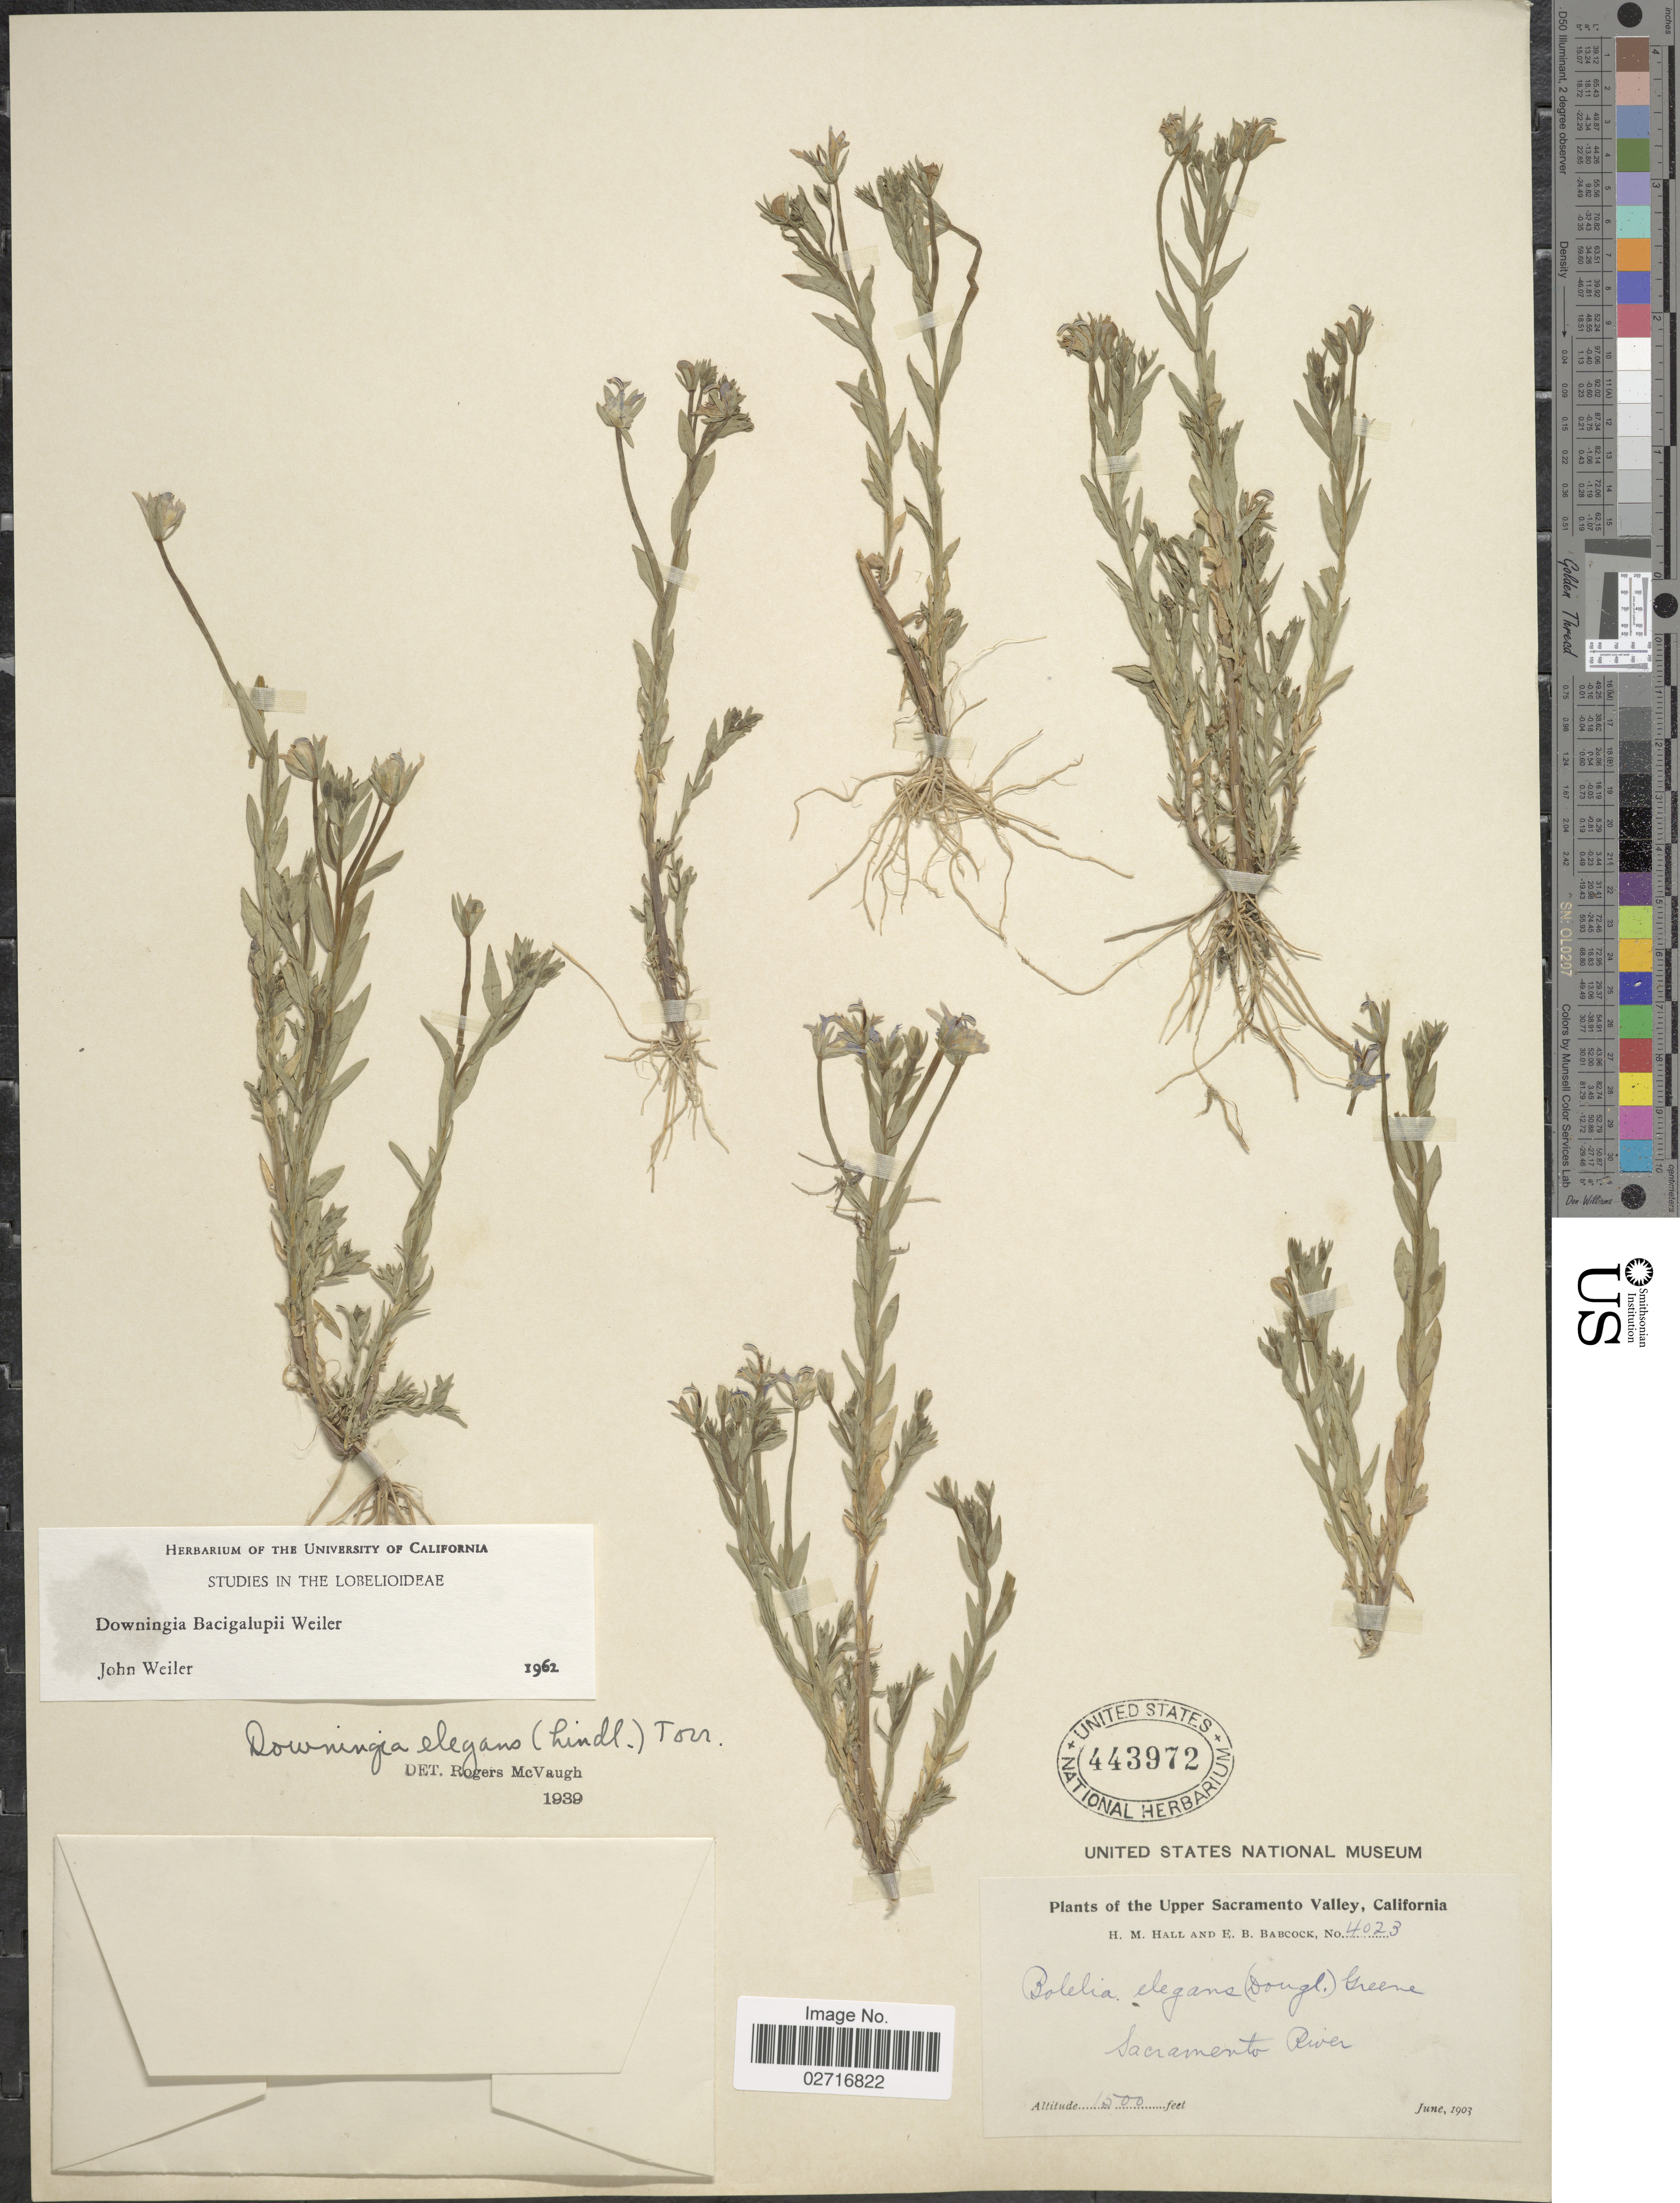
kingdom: Plantae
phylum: Tracheophyta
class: Magnoliopsida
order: Asterales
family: Campanulaceae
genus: Downingia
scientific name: Downingia bacigalupii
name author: Weiler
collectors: H. M. Hall & E. B. Babcock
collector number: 4023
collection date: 1903-06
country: United States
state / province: California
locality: The Upper Sacramento Valley, Sacramento River.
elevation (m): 457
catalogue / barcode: US 443972